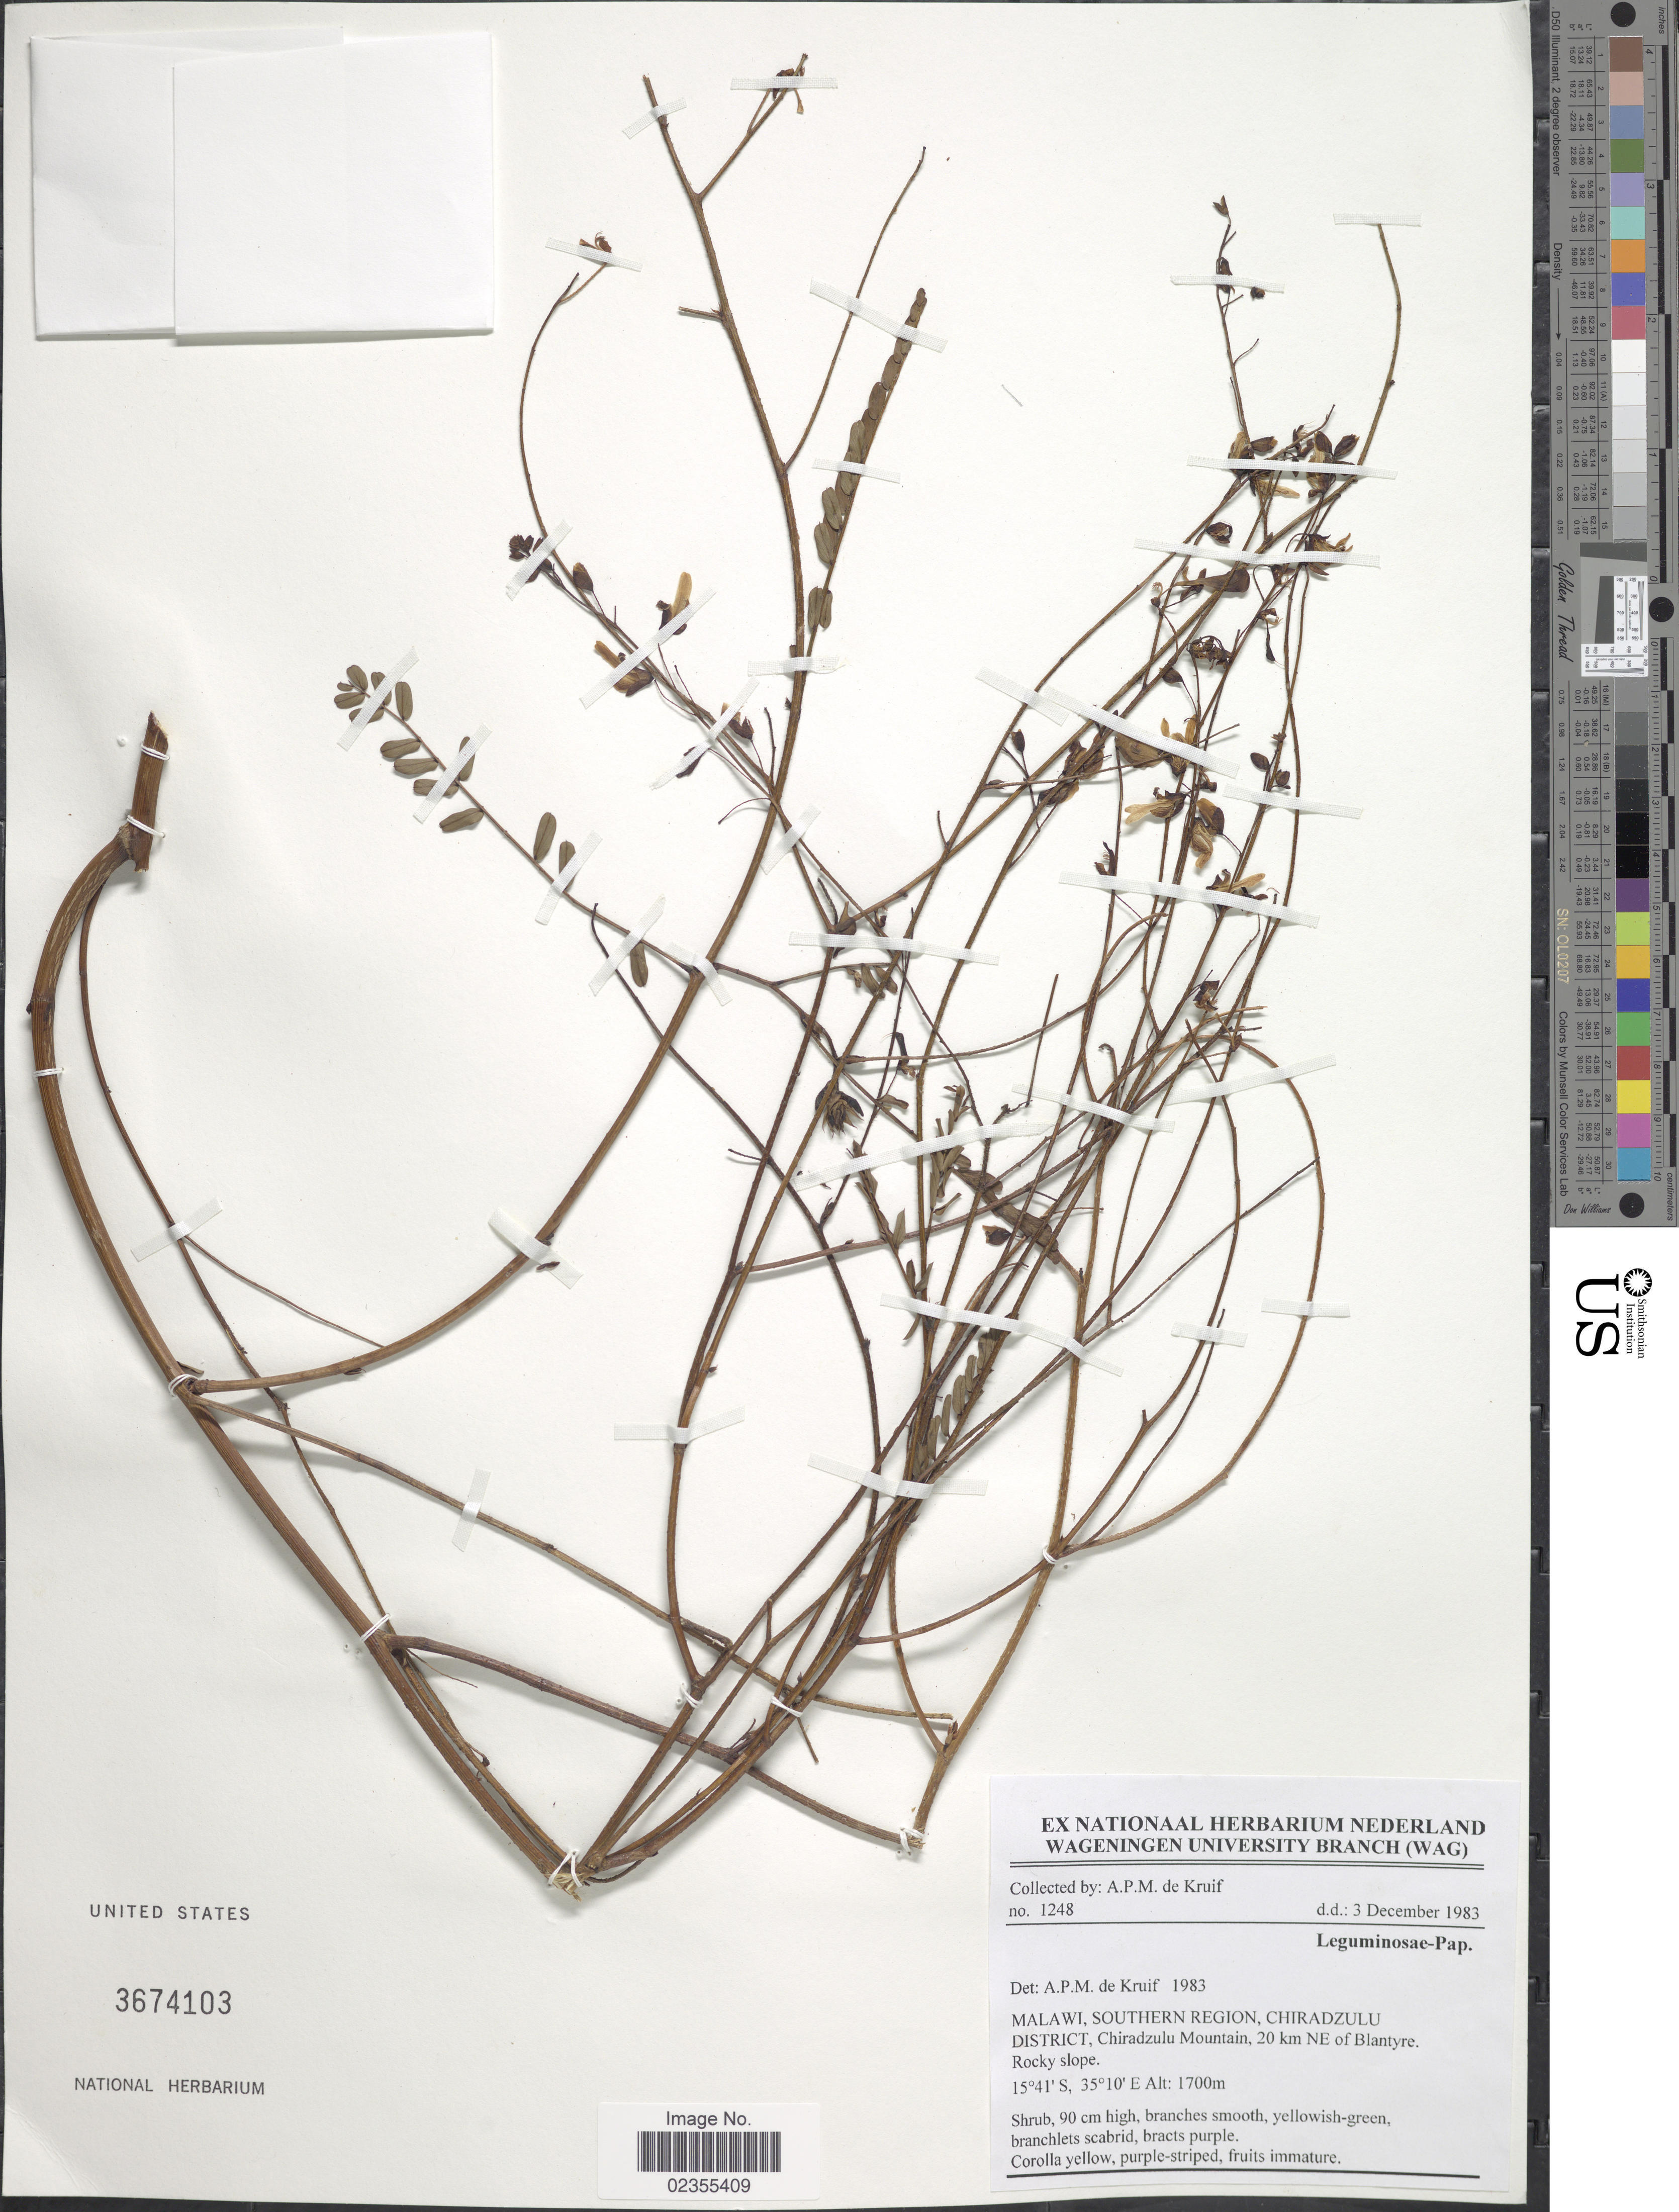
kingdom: Plantae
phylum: Tracheophyta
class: Magnoliopsida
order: Fabales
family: Fabaceae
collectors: A. P. de Kruif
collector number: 1248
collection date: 1983-12-03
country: Malawi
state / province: Southern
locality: Southern Region, Chiradzulu District, Chiradzulu Mountain, 20 km NE of Blantyre. Rocky slope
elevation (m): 1700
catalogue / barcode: US 3674103